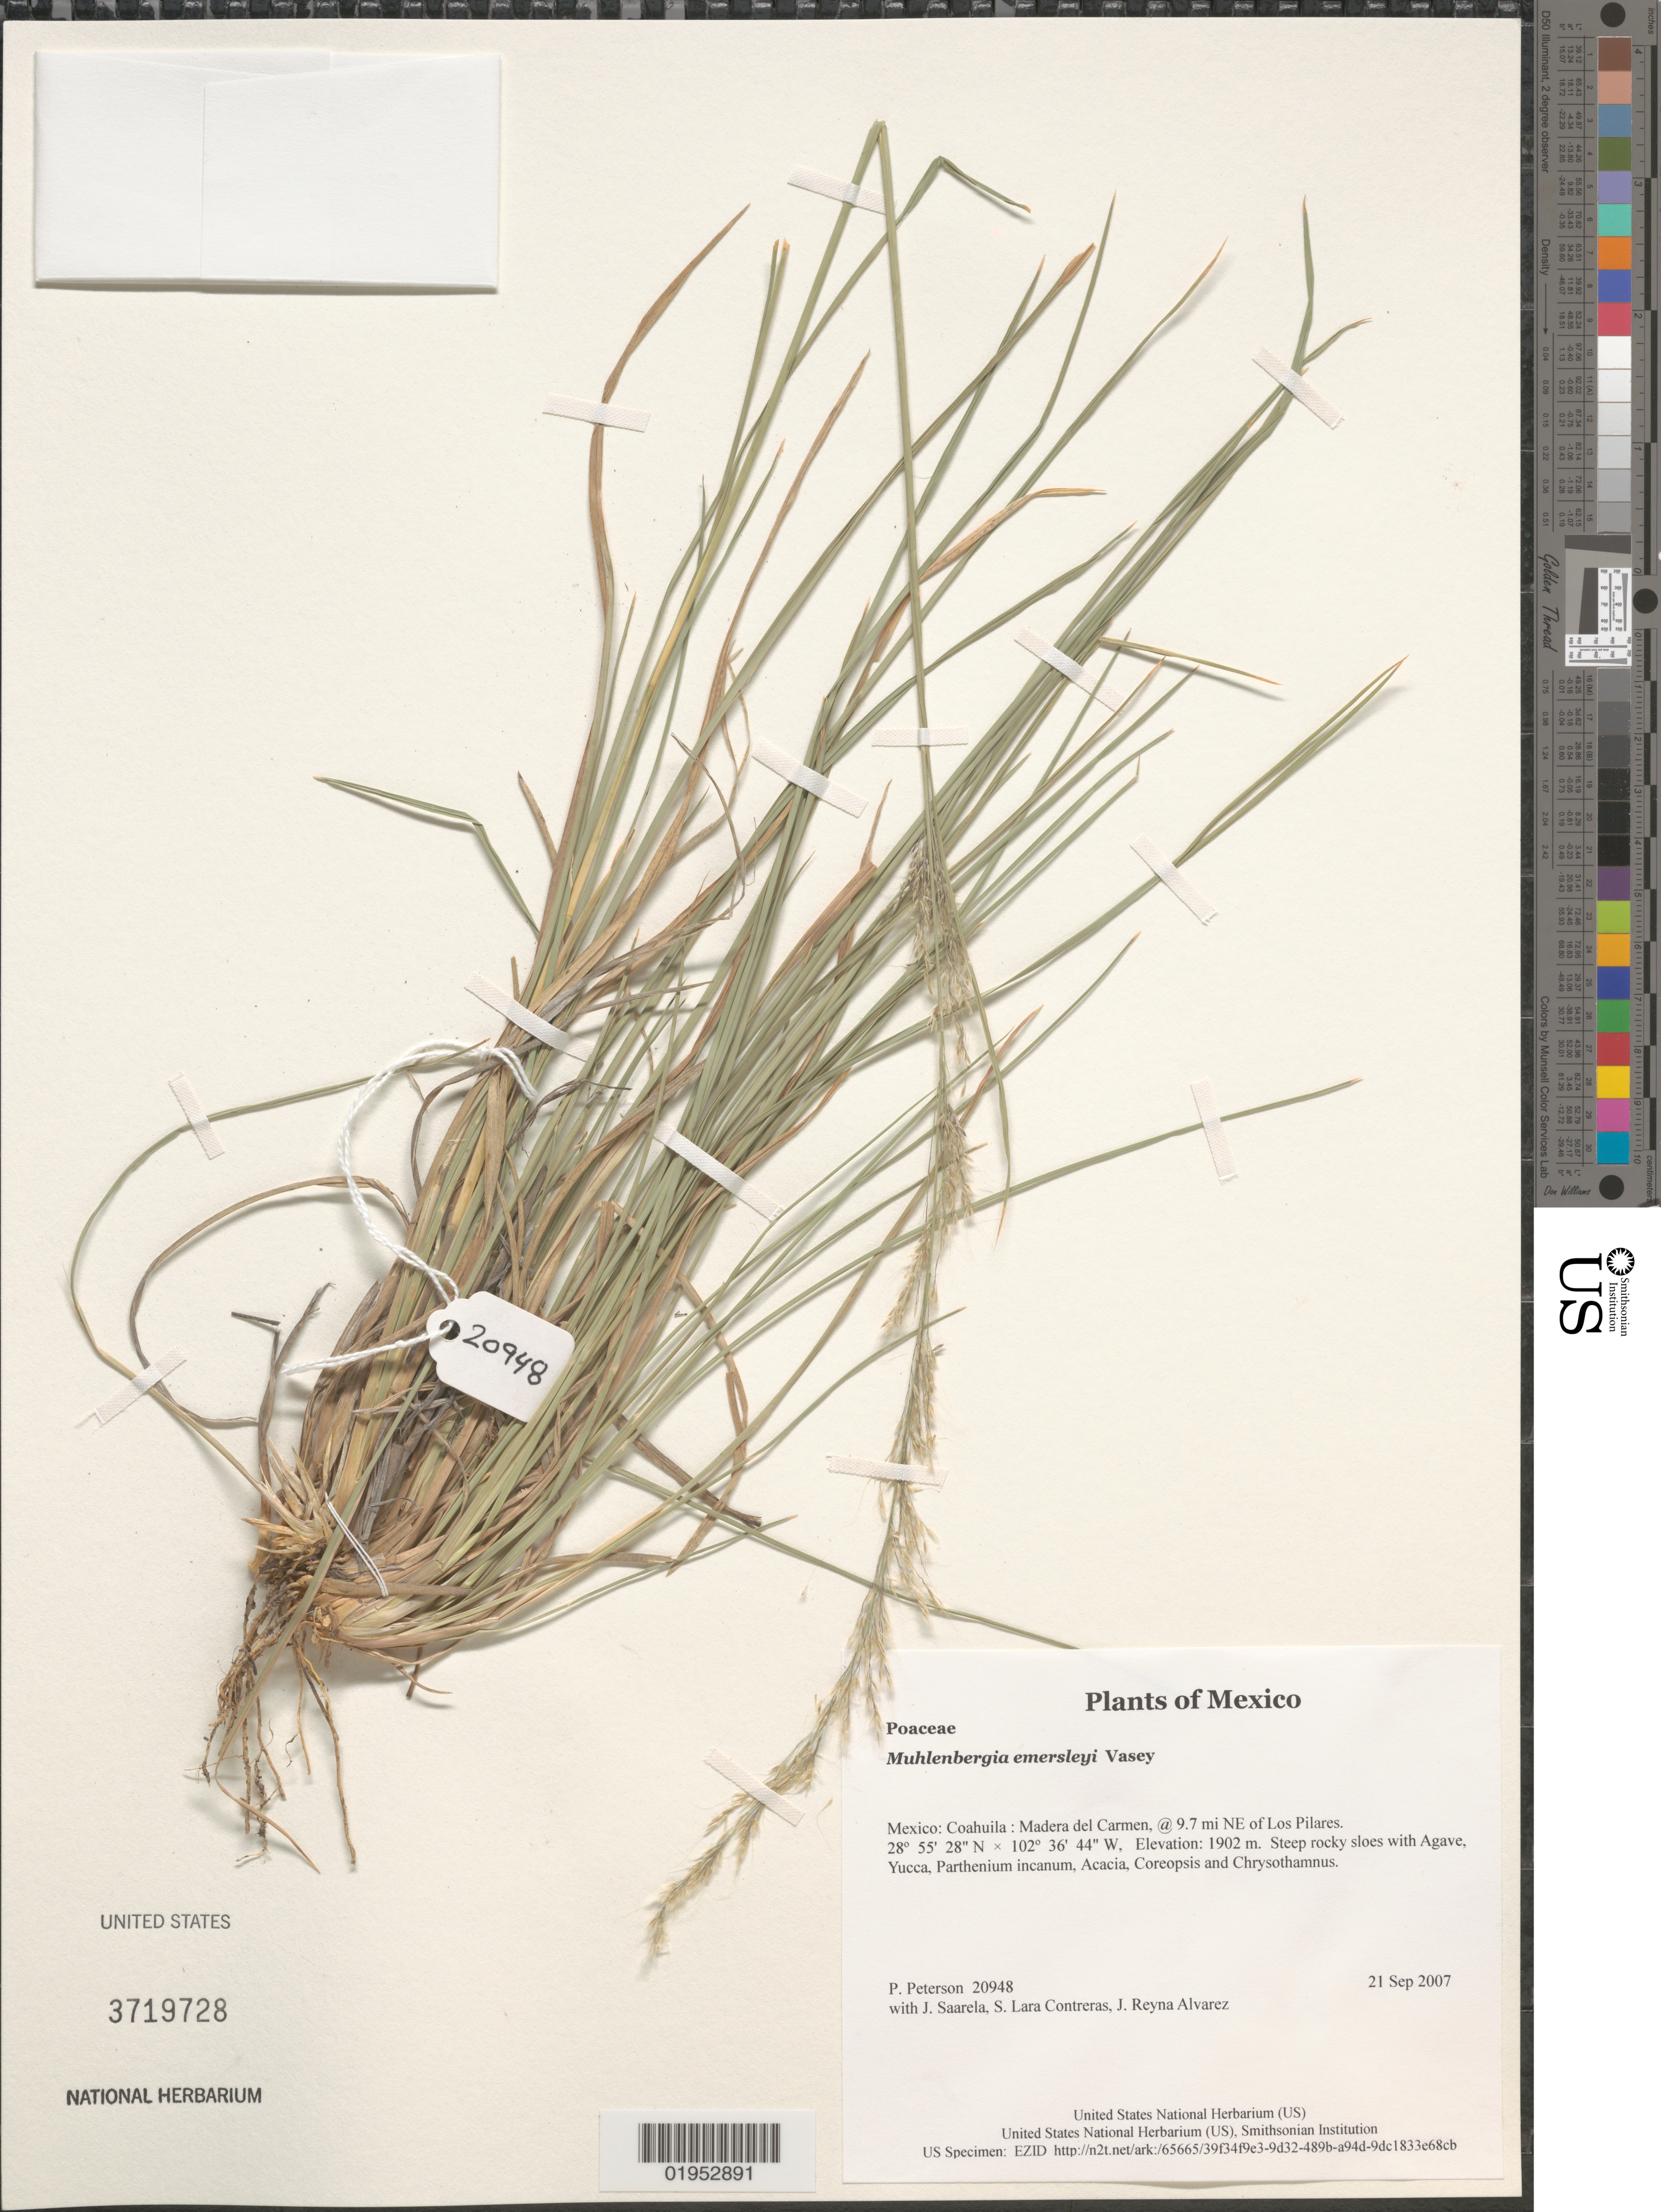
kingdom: Plantae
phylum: Tracheophyta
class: Liliopsida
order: Poales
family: Poaceae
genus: Muhlenbergia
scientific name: Muhlenbergia emersleyi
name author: Vasey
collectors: P. M. Peterson, J. Saarela, S. Lara Contreras & J. Reyna Alvarez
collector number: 20948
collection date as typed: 21 Sep 2007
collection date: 2007-09-21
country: Mexico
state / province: Coahuila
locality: Madera del Carmen, @ 9.7 mi NE of Los Pilares.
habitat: Steep rocky sloes with Agave, Yucca, Parthenium incanum, Acacia, Coreopsis and Chrysothamnus.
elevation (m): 1902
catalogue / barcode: US 3719728